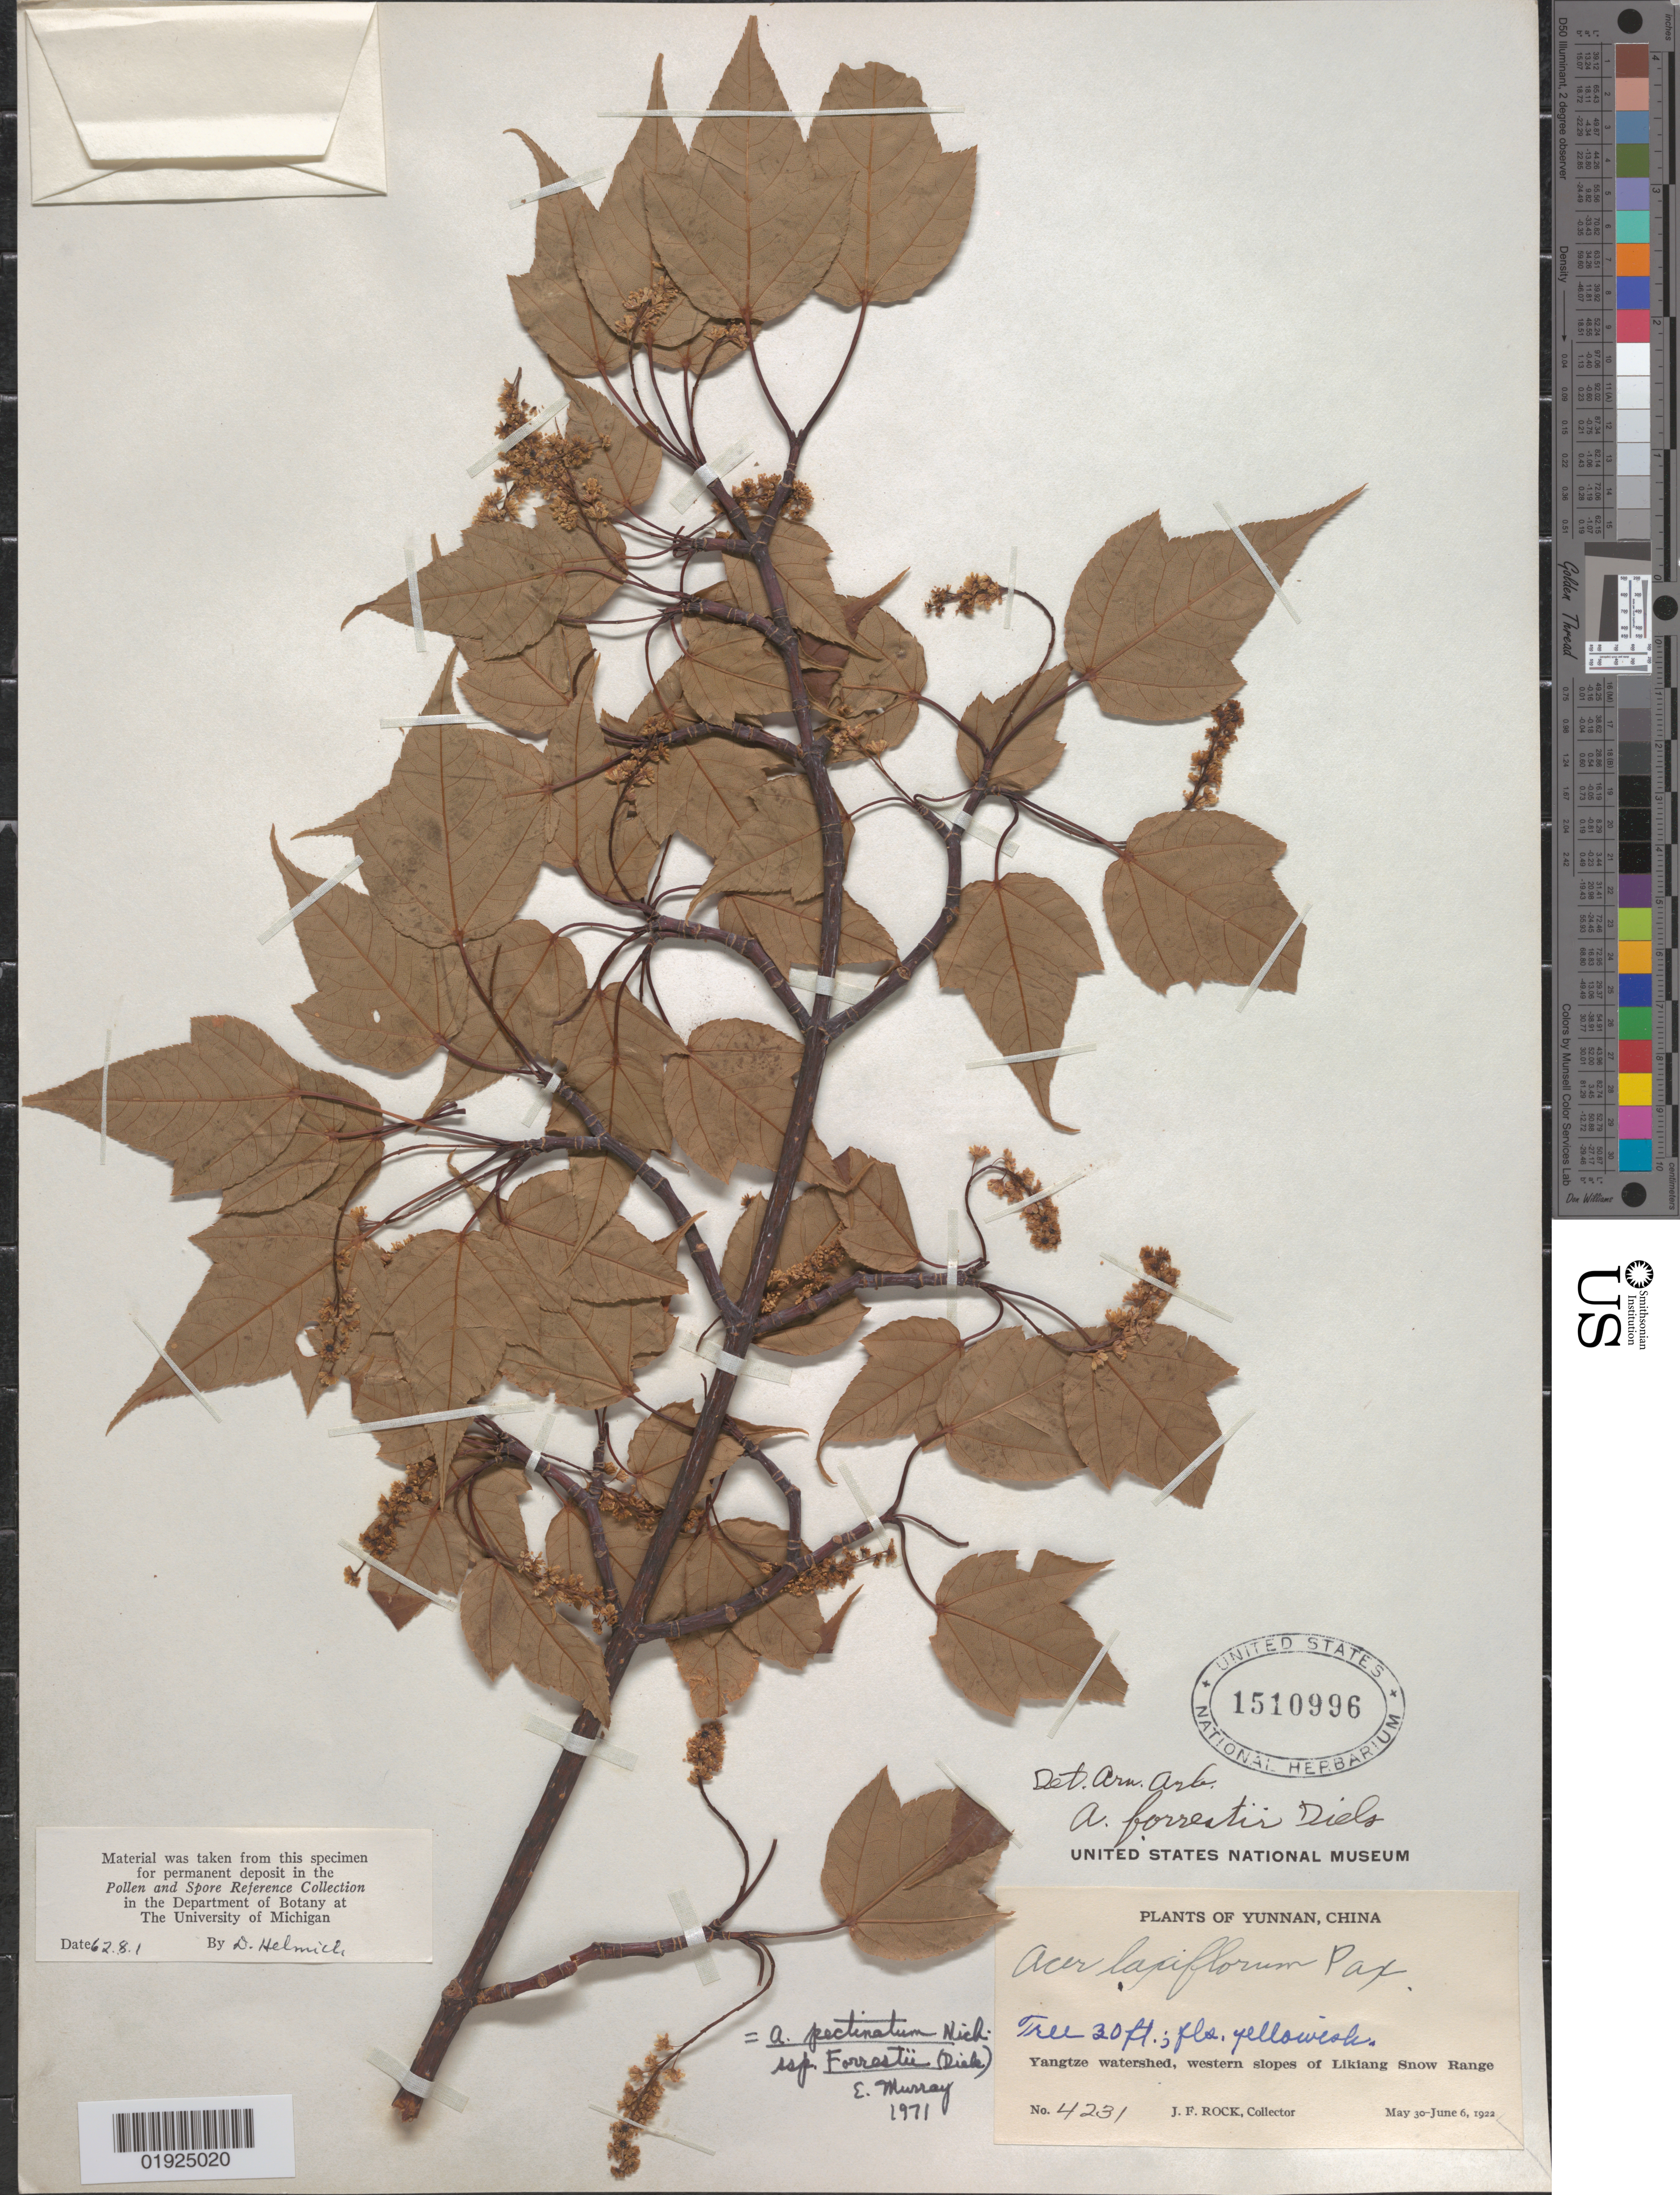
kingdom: Plantae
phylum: Tracheophyta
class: Magnoliopsida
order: Sapindales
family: Sapindaceae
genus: Acer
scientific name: Acer pectinatum subsp. forrestii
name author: (Diels) A.E. Murray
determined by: Murray, Edward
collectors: J. F. Rock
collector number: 4231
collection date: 1922-05-30/1922-06-06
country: China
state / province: Yunnan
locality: Yangtze watershed, western slopes of Likiang Snow Range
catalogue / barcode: US 1510996